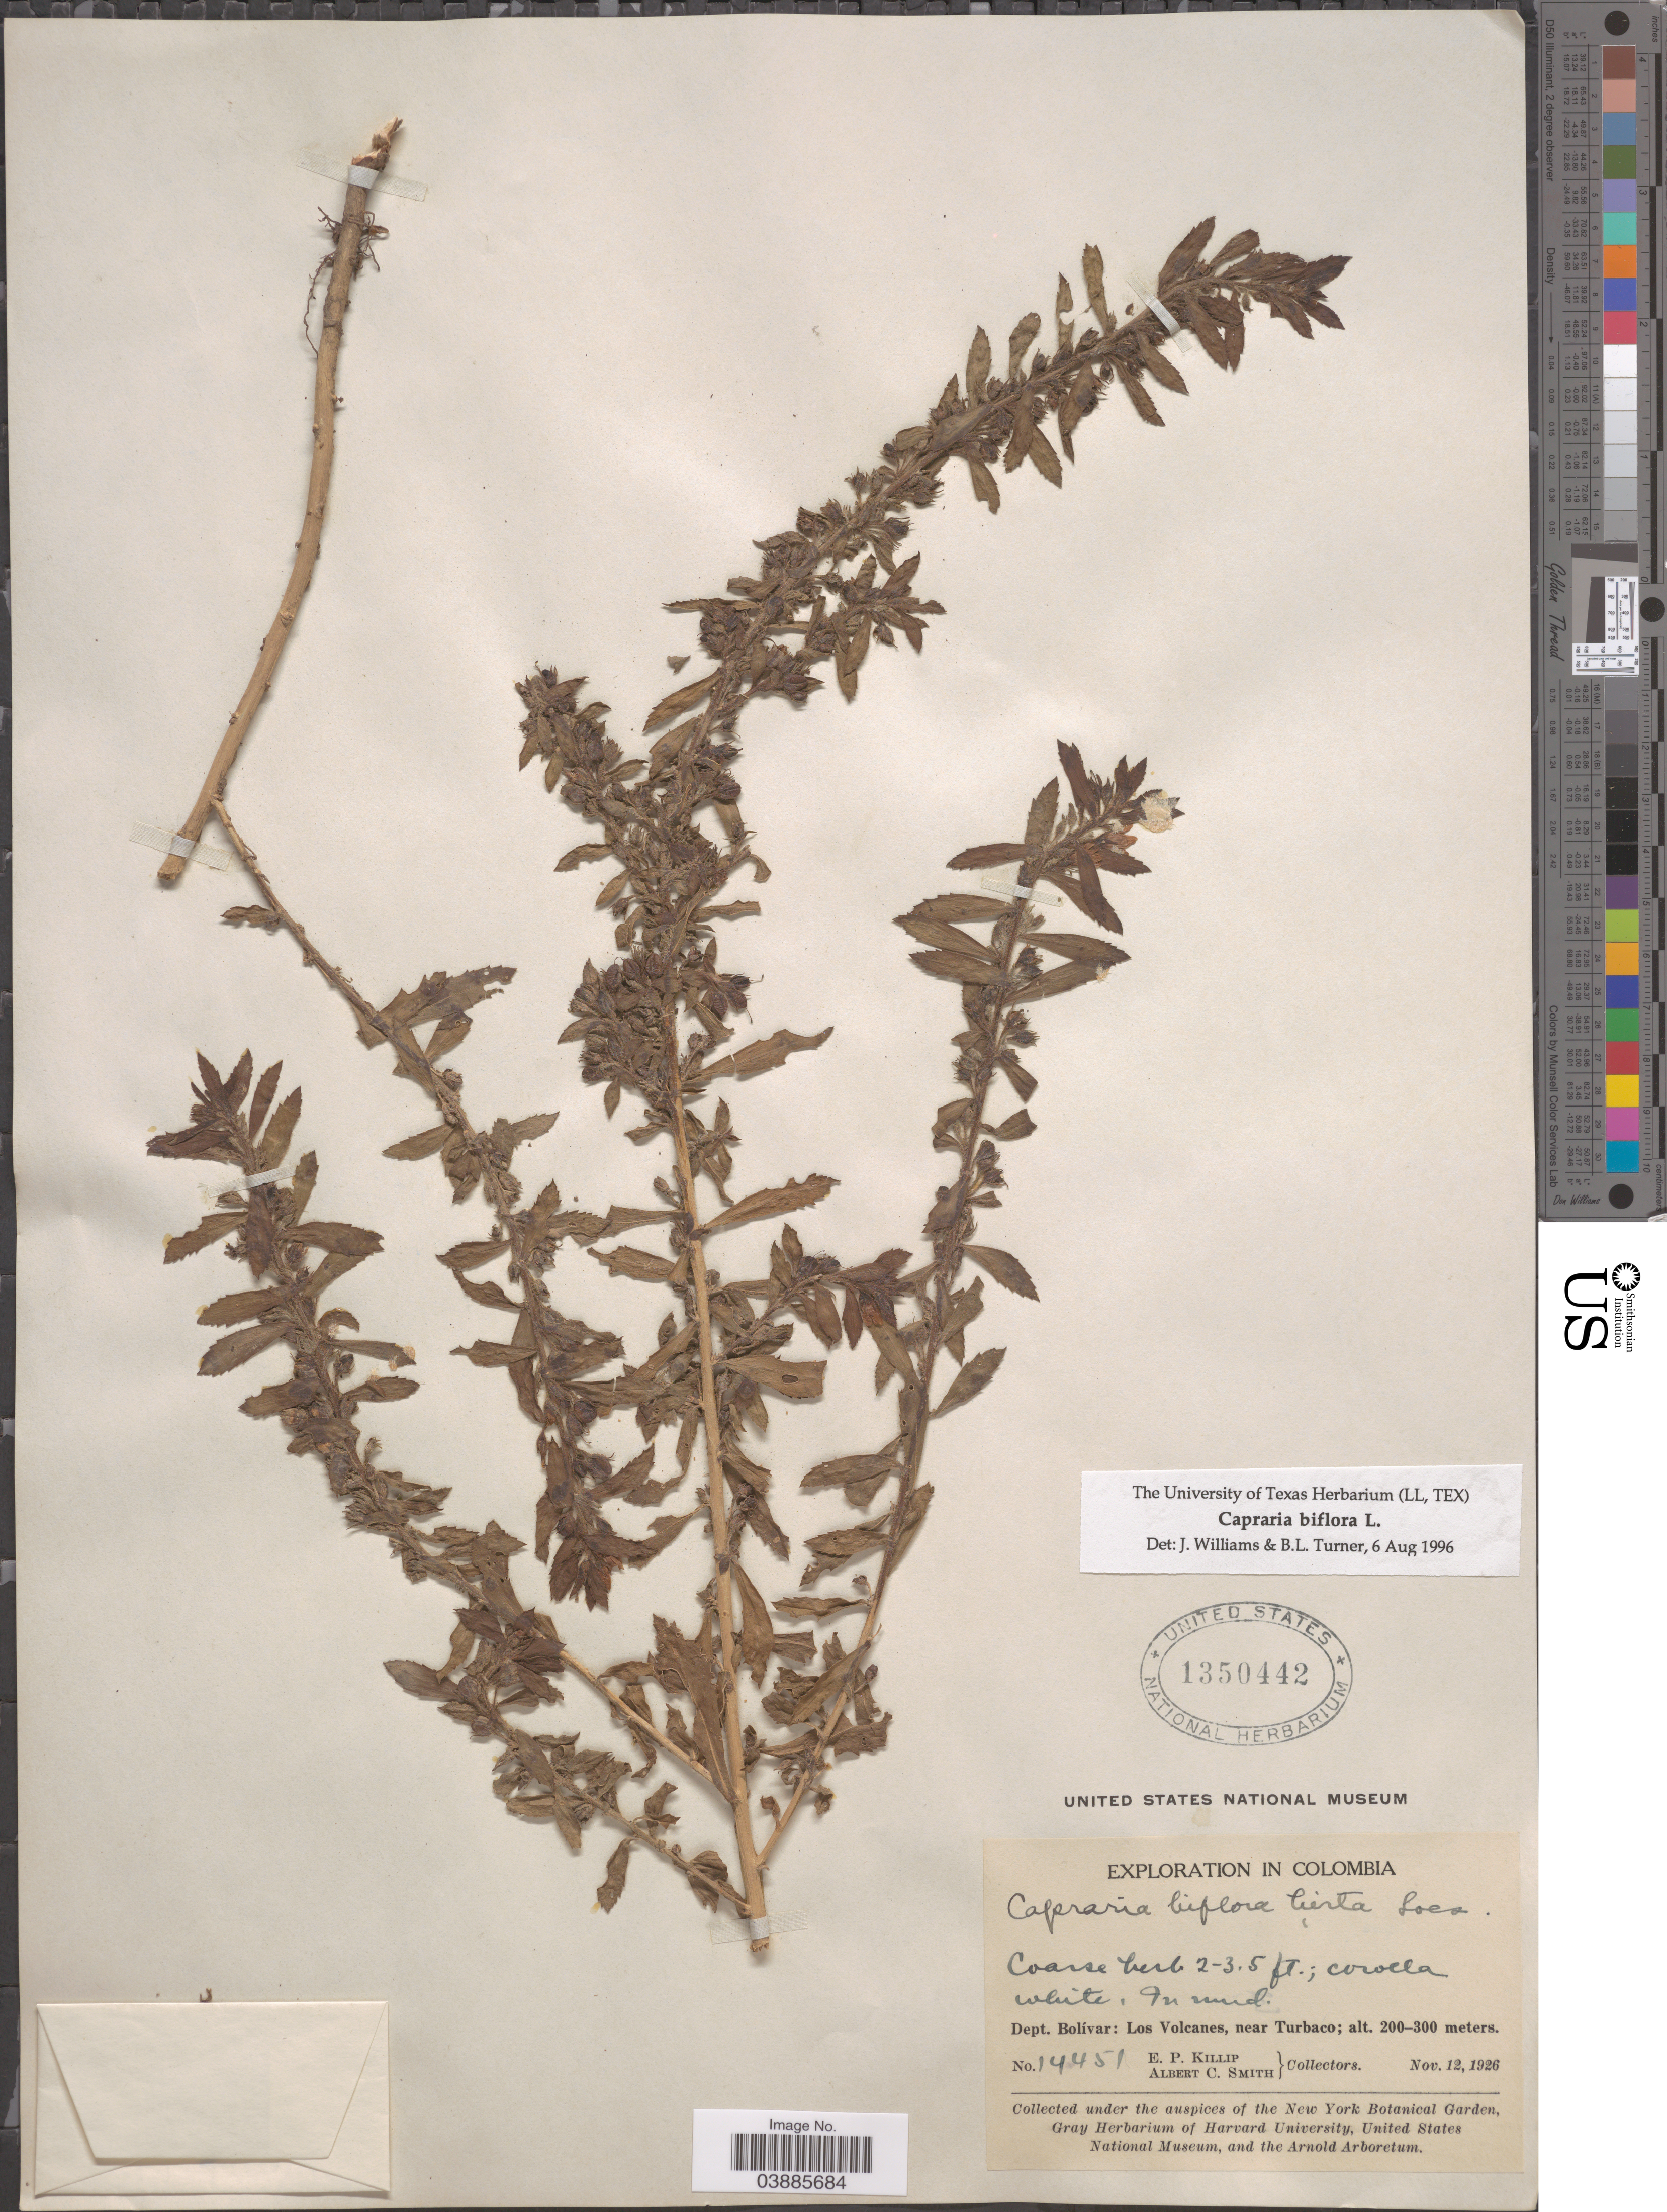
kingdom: Plantae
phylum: Tracheophyta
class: Magnoliopsida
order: Lamiales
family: Scrophulariaceae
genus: Capraria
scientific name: Capraria biflora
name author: L.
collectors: E. P. Killip & A. C. Smith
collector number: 14451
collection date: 1926-11-12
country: Colombia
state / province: Bolívar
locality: Dept. Bolívar: Los Volcanes, near Turbaco.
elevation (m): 200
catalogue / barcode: US 1350442